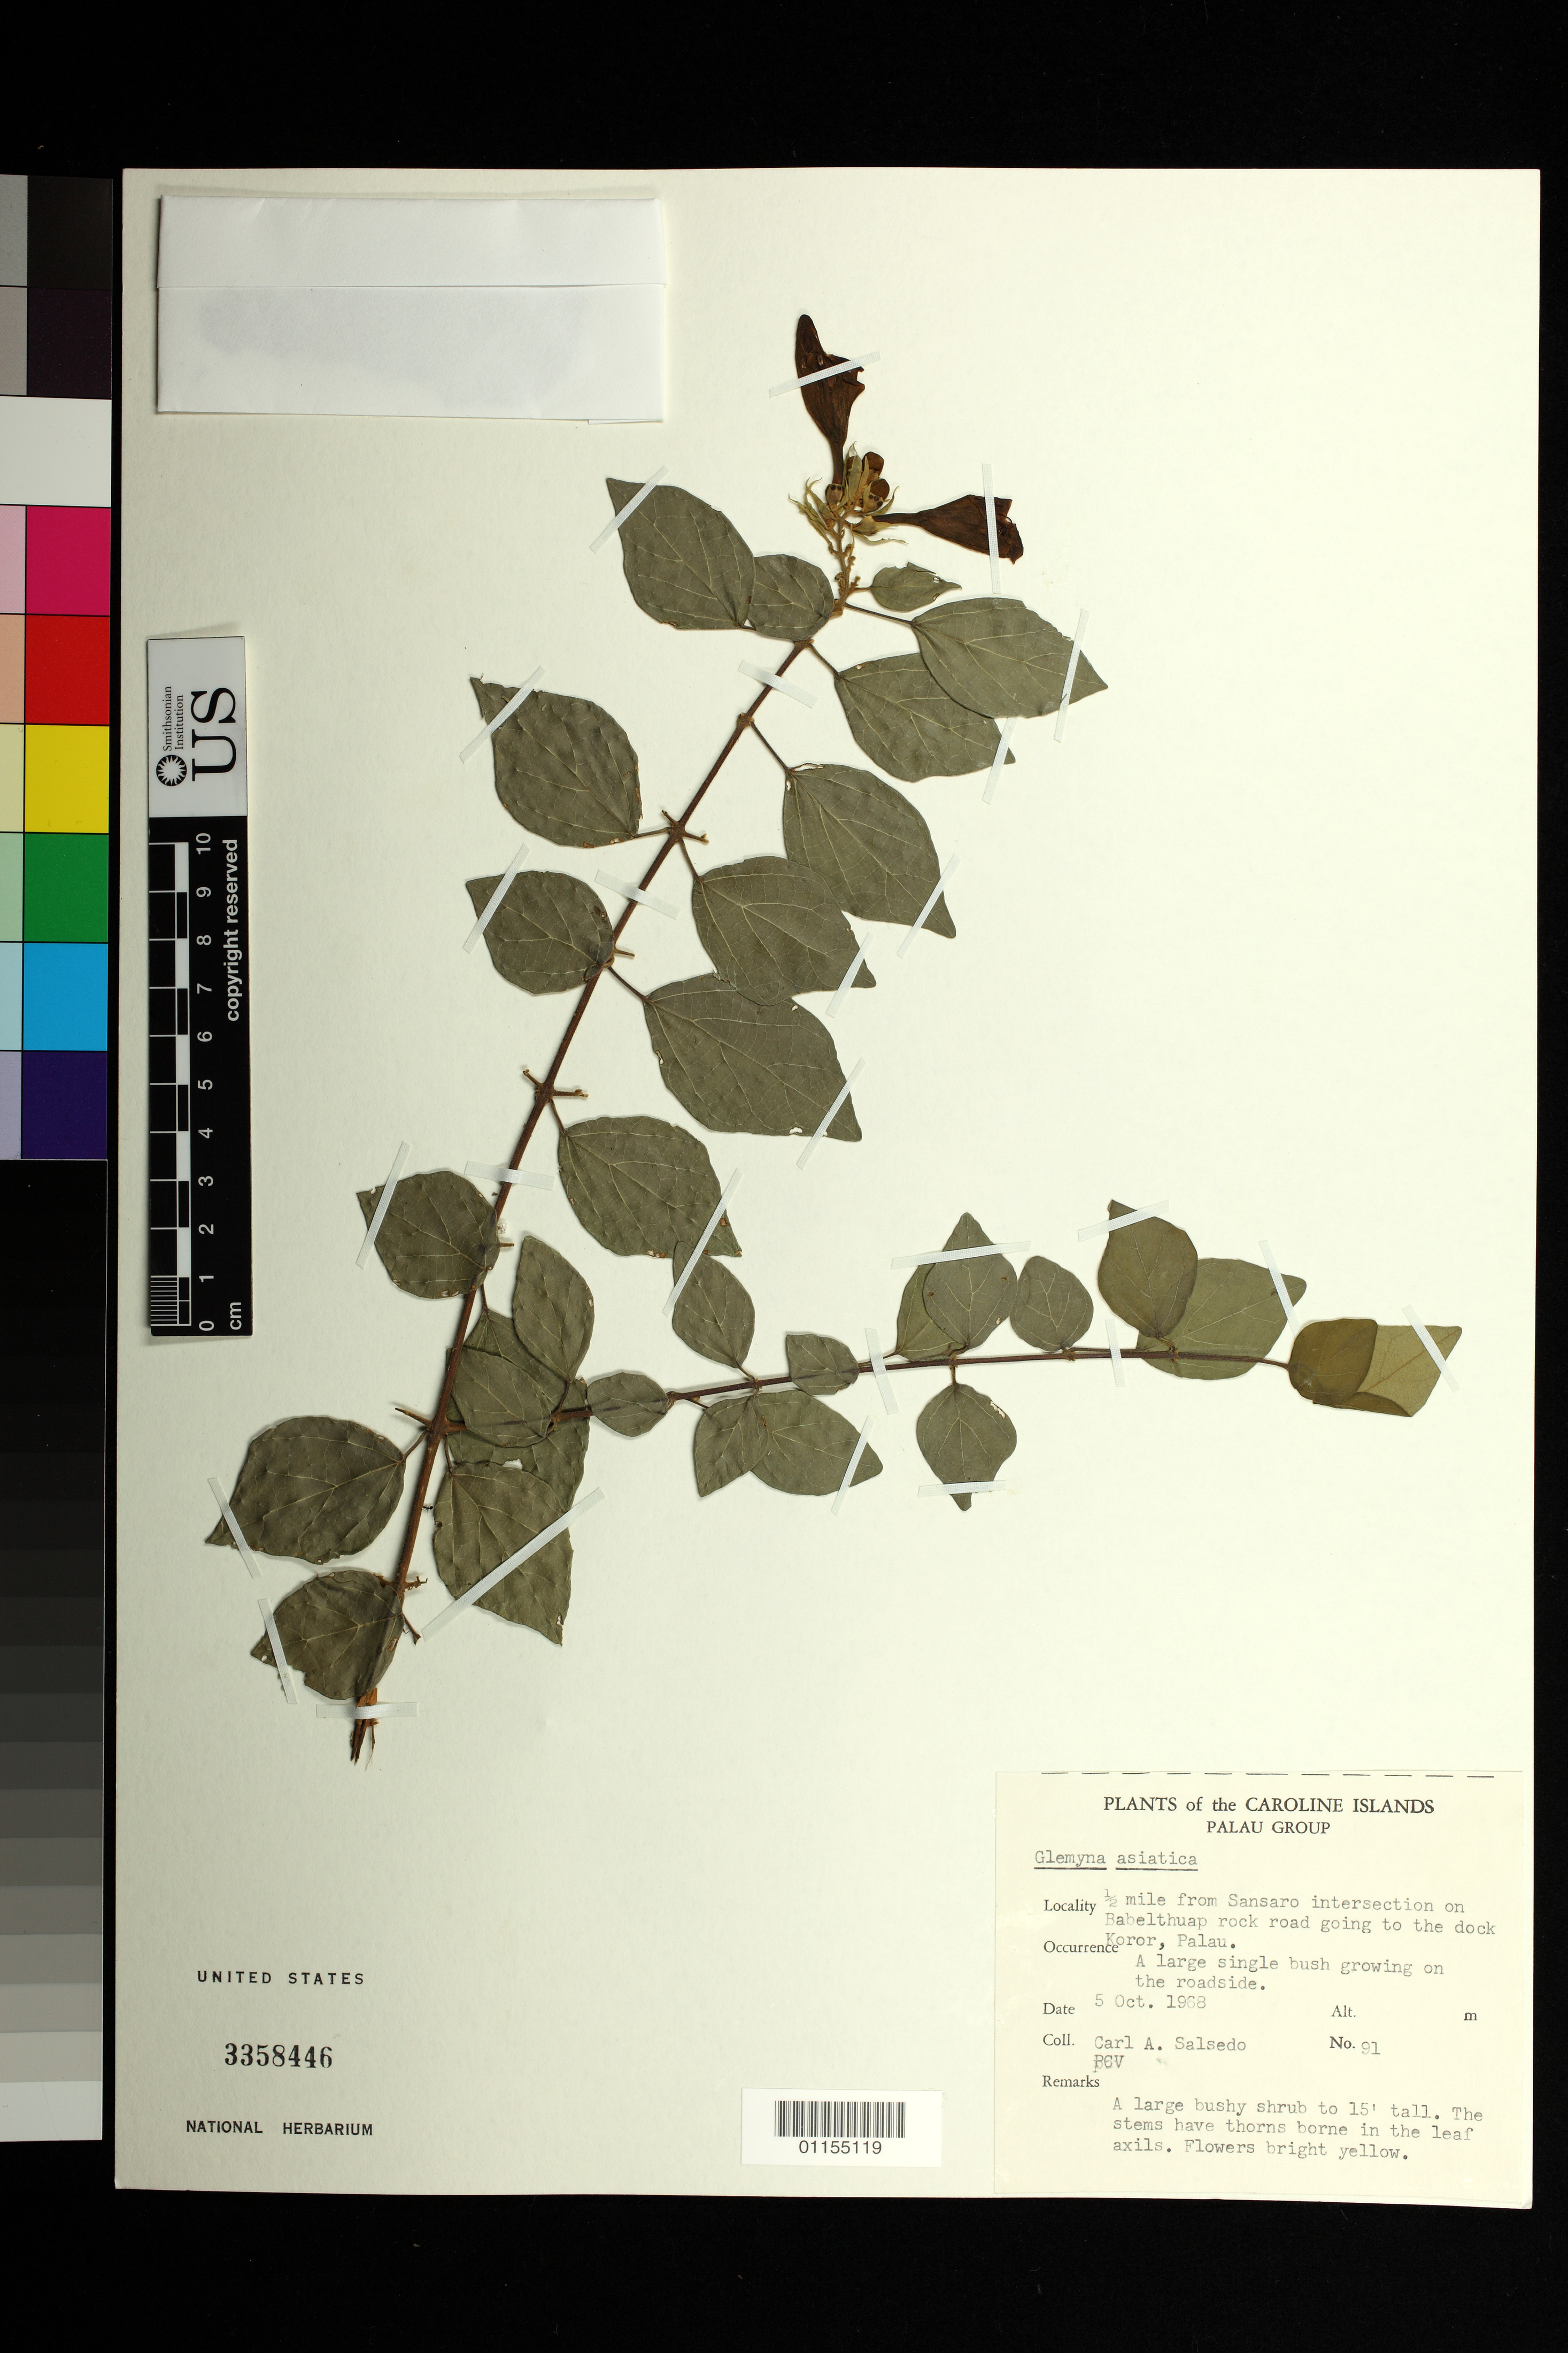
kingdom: Plantae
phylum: Tracheophyta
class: Magnoliopsida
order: Lamiales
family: Lamiaceae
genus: Gmelina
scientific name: Gmelina asiatica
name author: L.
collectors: C.A. Salsedo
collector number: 91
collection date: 1968-10-05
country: Palau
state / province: Koror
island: Babeldaob [Babelthuap]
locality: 1/2 mile from Sansaro intersection on Babelthaup rock road going to the dock Koror, Palau.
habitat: The roadside.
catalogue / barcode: US 3358446